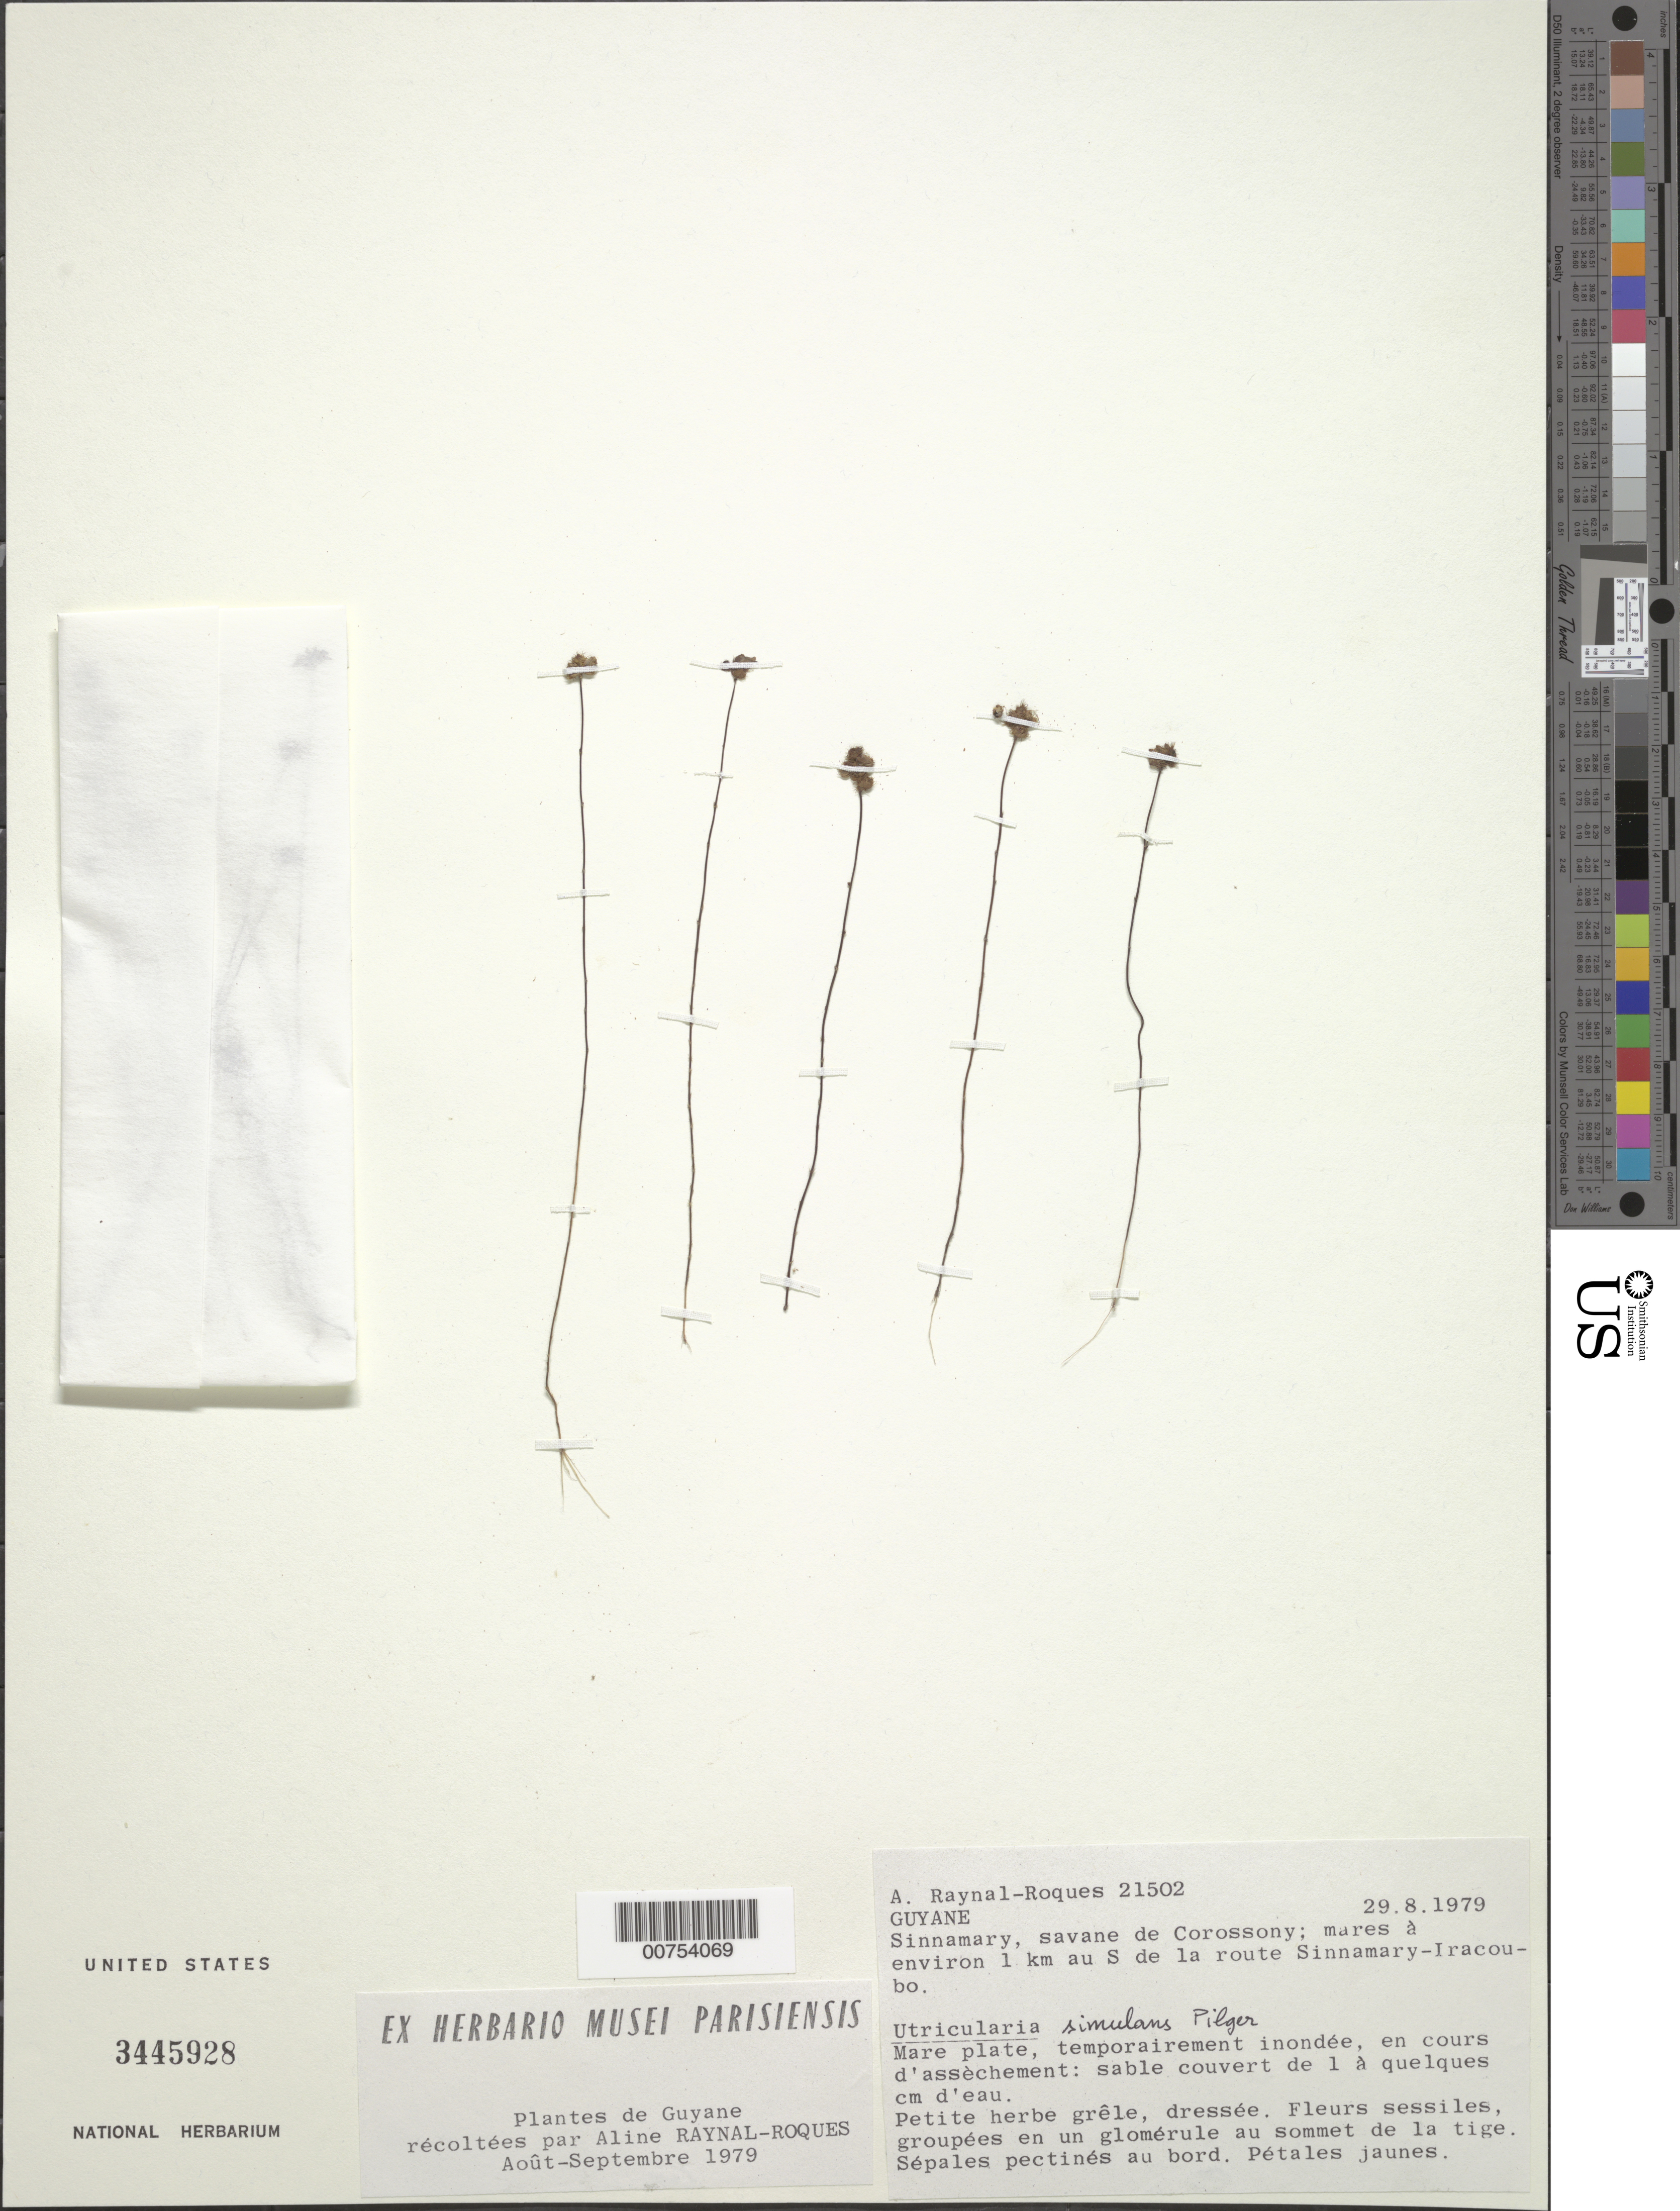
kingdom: Plantae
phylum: Tracheophyta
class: Magnoliopsida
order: Lamiales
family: Lentibulariaceae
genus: Utricularia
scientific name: Utricularia simulans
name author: Pilg.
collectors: A. M. Raynal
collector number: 21502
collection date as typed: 29-Aug-79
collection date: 1979-08-29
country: French Guiana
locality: Sinnamary, savane de Corossony, 2 km S de la route Sinnamary-Iracoubo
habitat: Mare plate, temporairement inondee, en cours d'assechement; sable couvert de 1 a quelques cm d'eau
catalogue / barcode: US 3445928